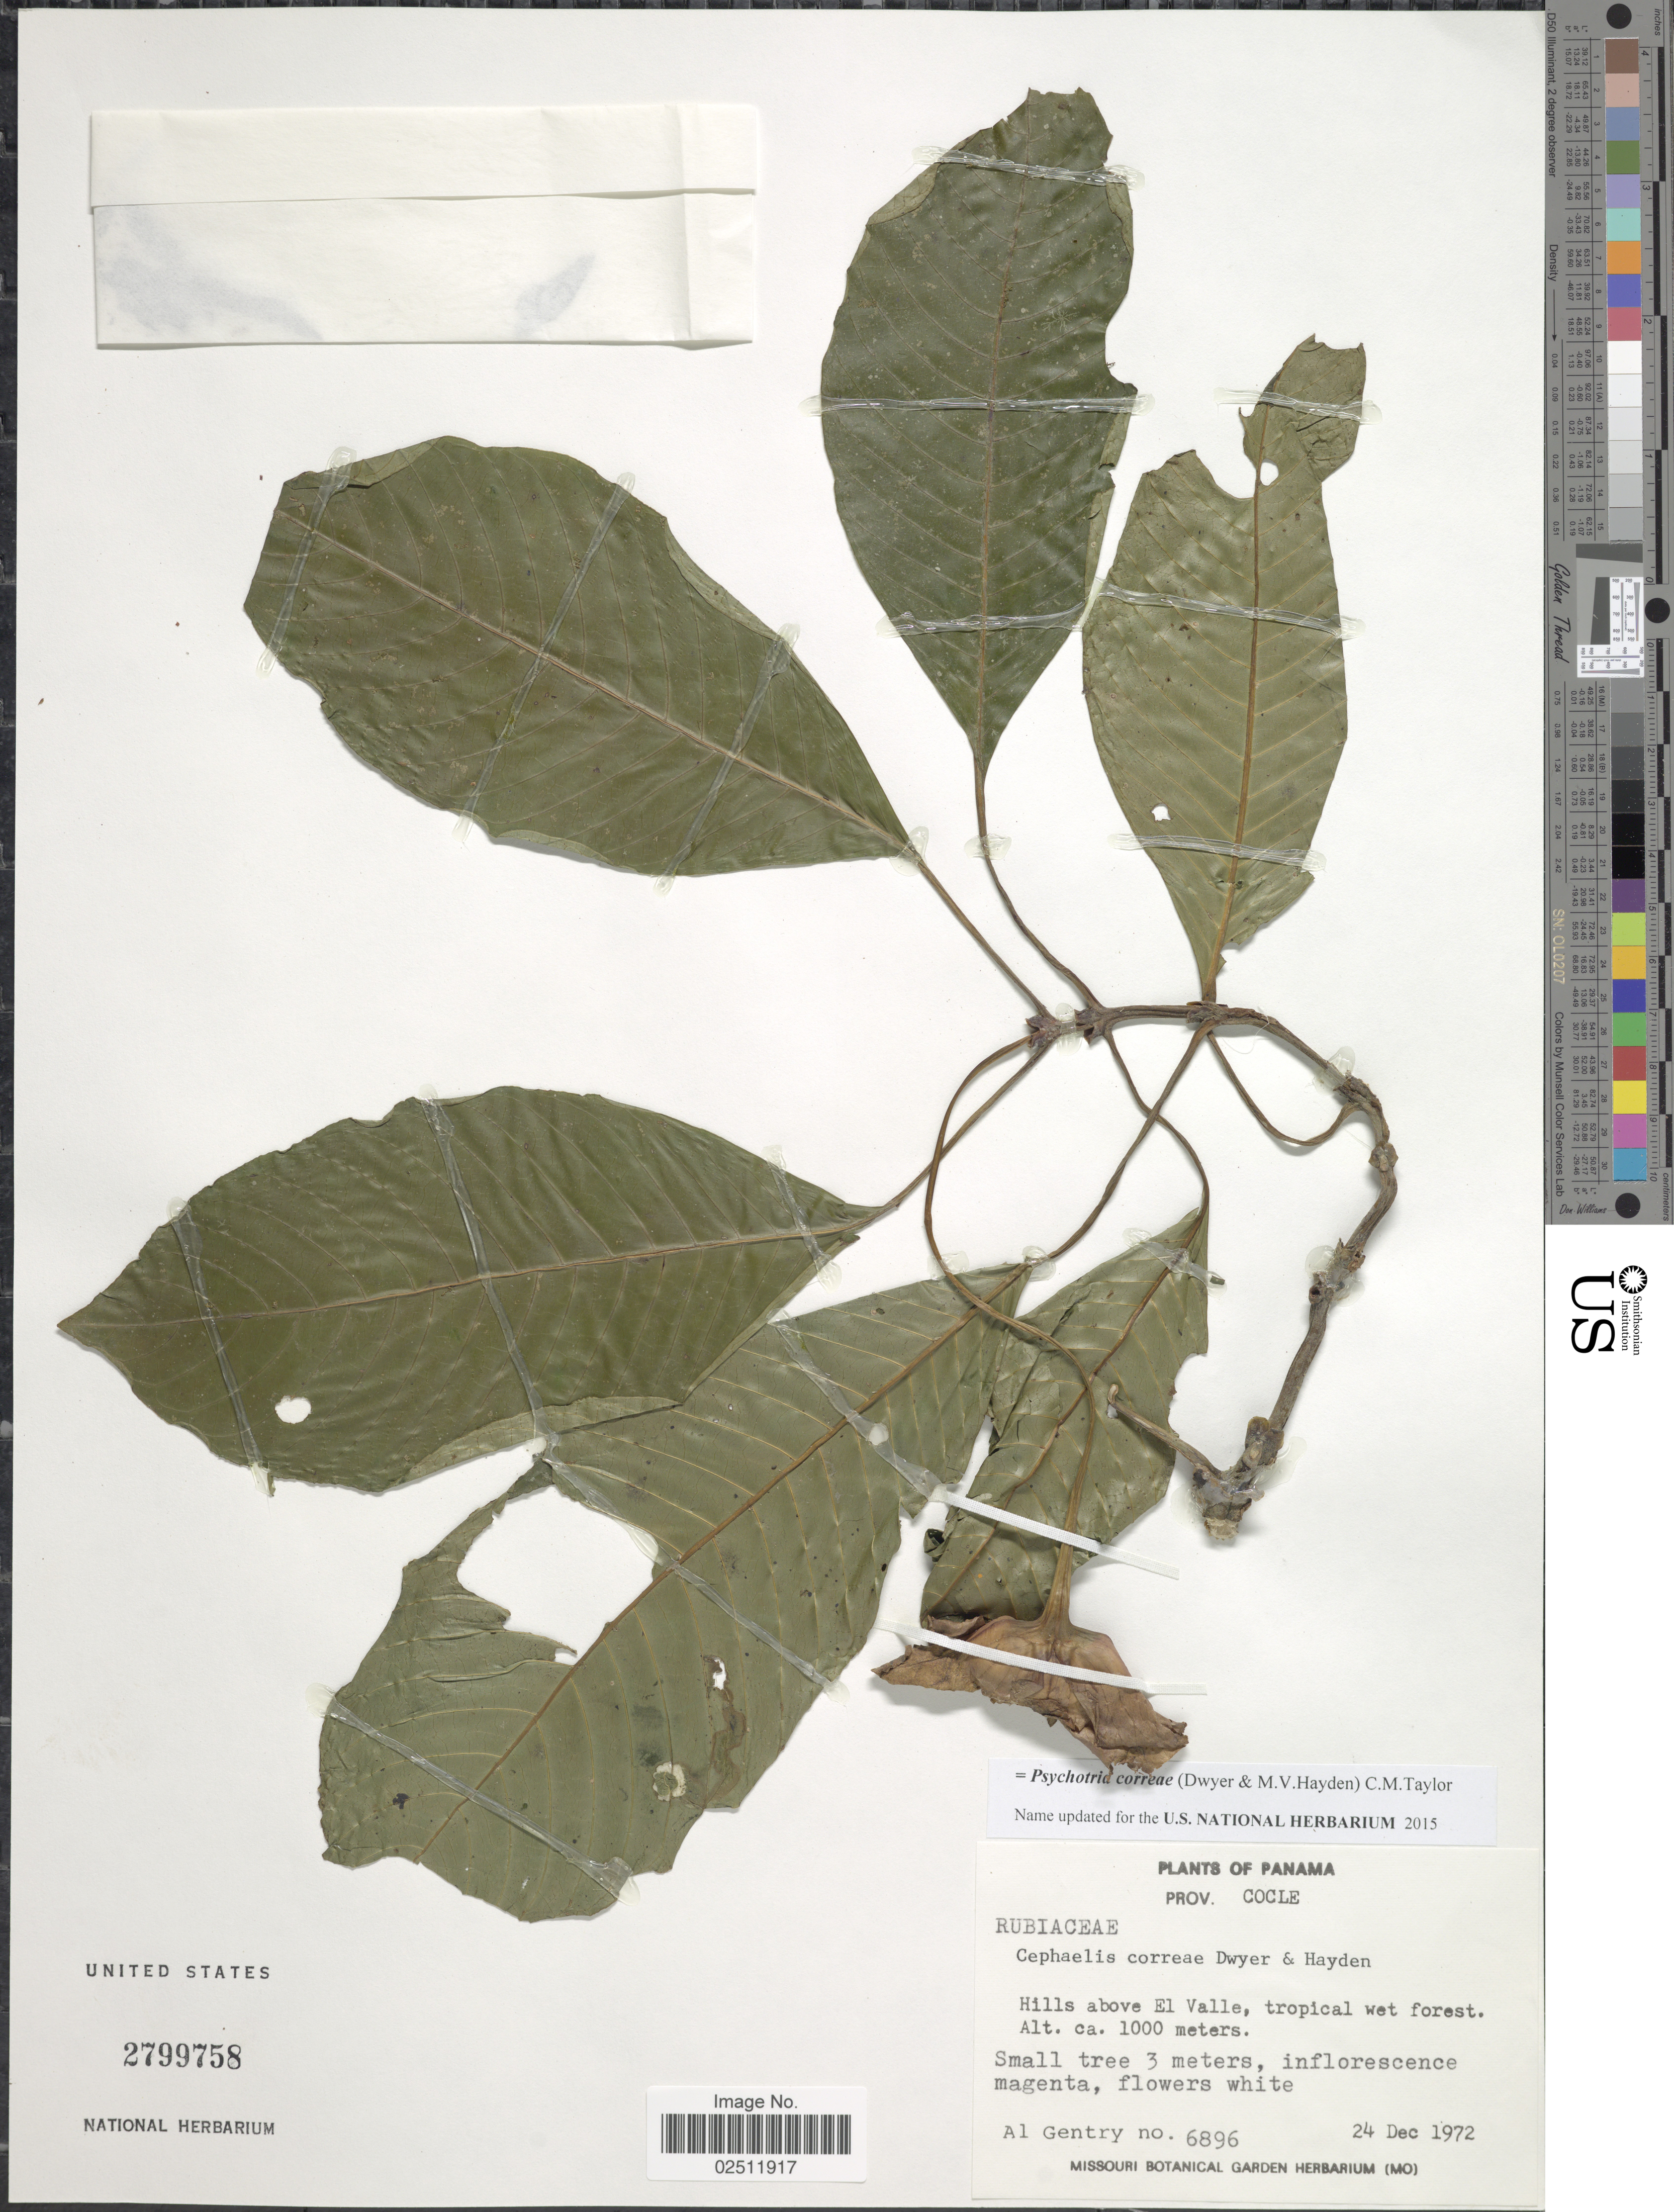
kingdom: Plantae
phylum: Tracheophyta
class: Magnoliopsida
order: Gentianales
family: Rubiaceae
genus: Psychotria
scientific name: Psychotria correae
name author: (Dwyer & M.V. Hayden) C.M. Taylor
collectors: A. H. Gentry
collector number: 6896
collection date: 1972-12-24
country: Panama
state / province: Coclé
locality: Hills above El Valle.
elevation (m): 1000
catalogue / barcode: US 2799758